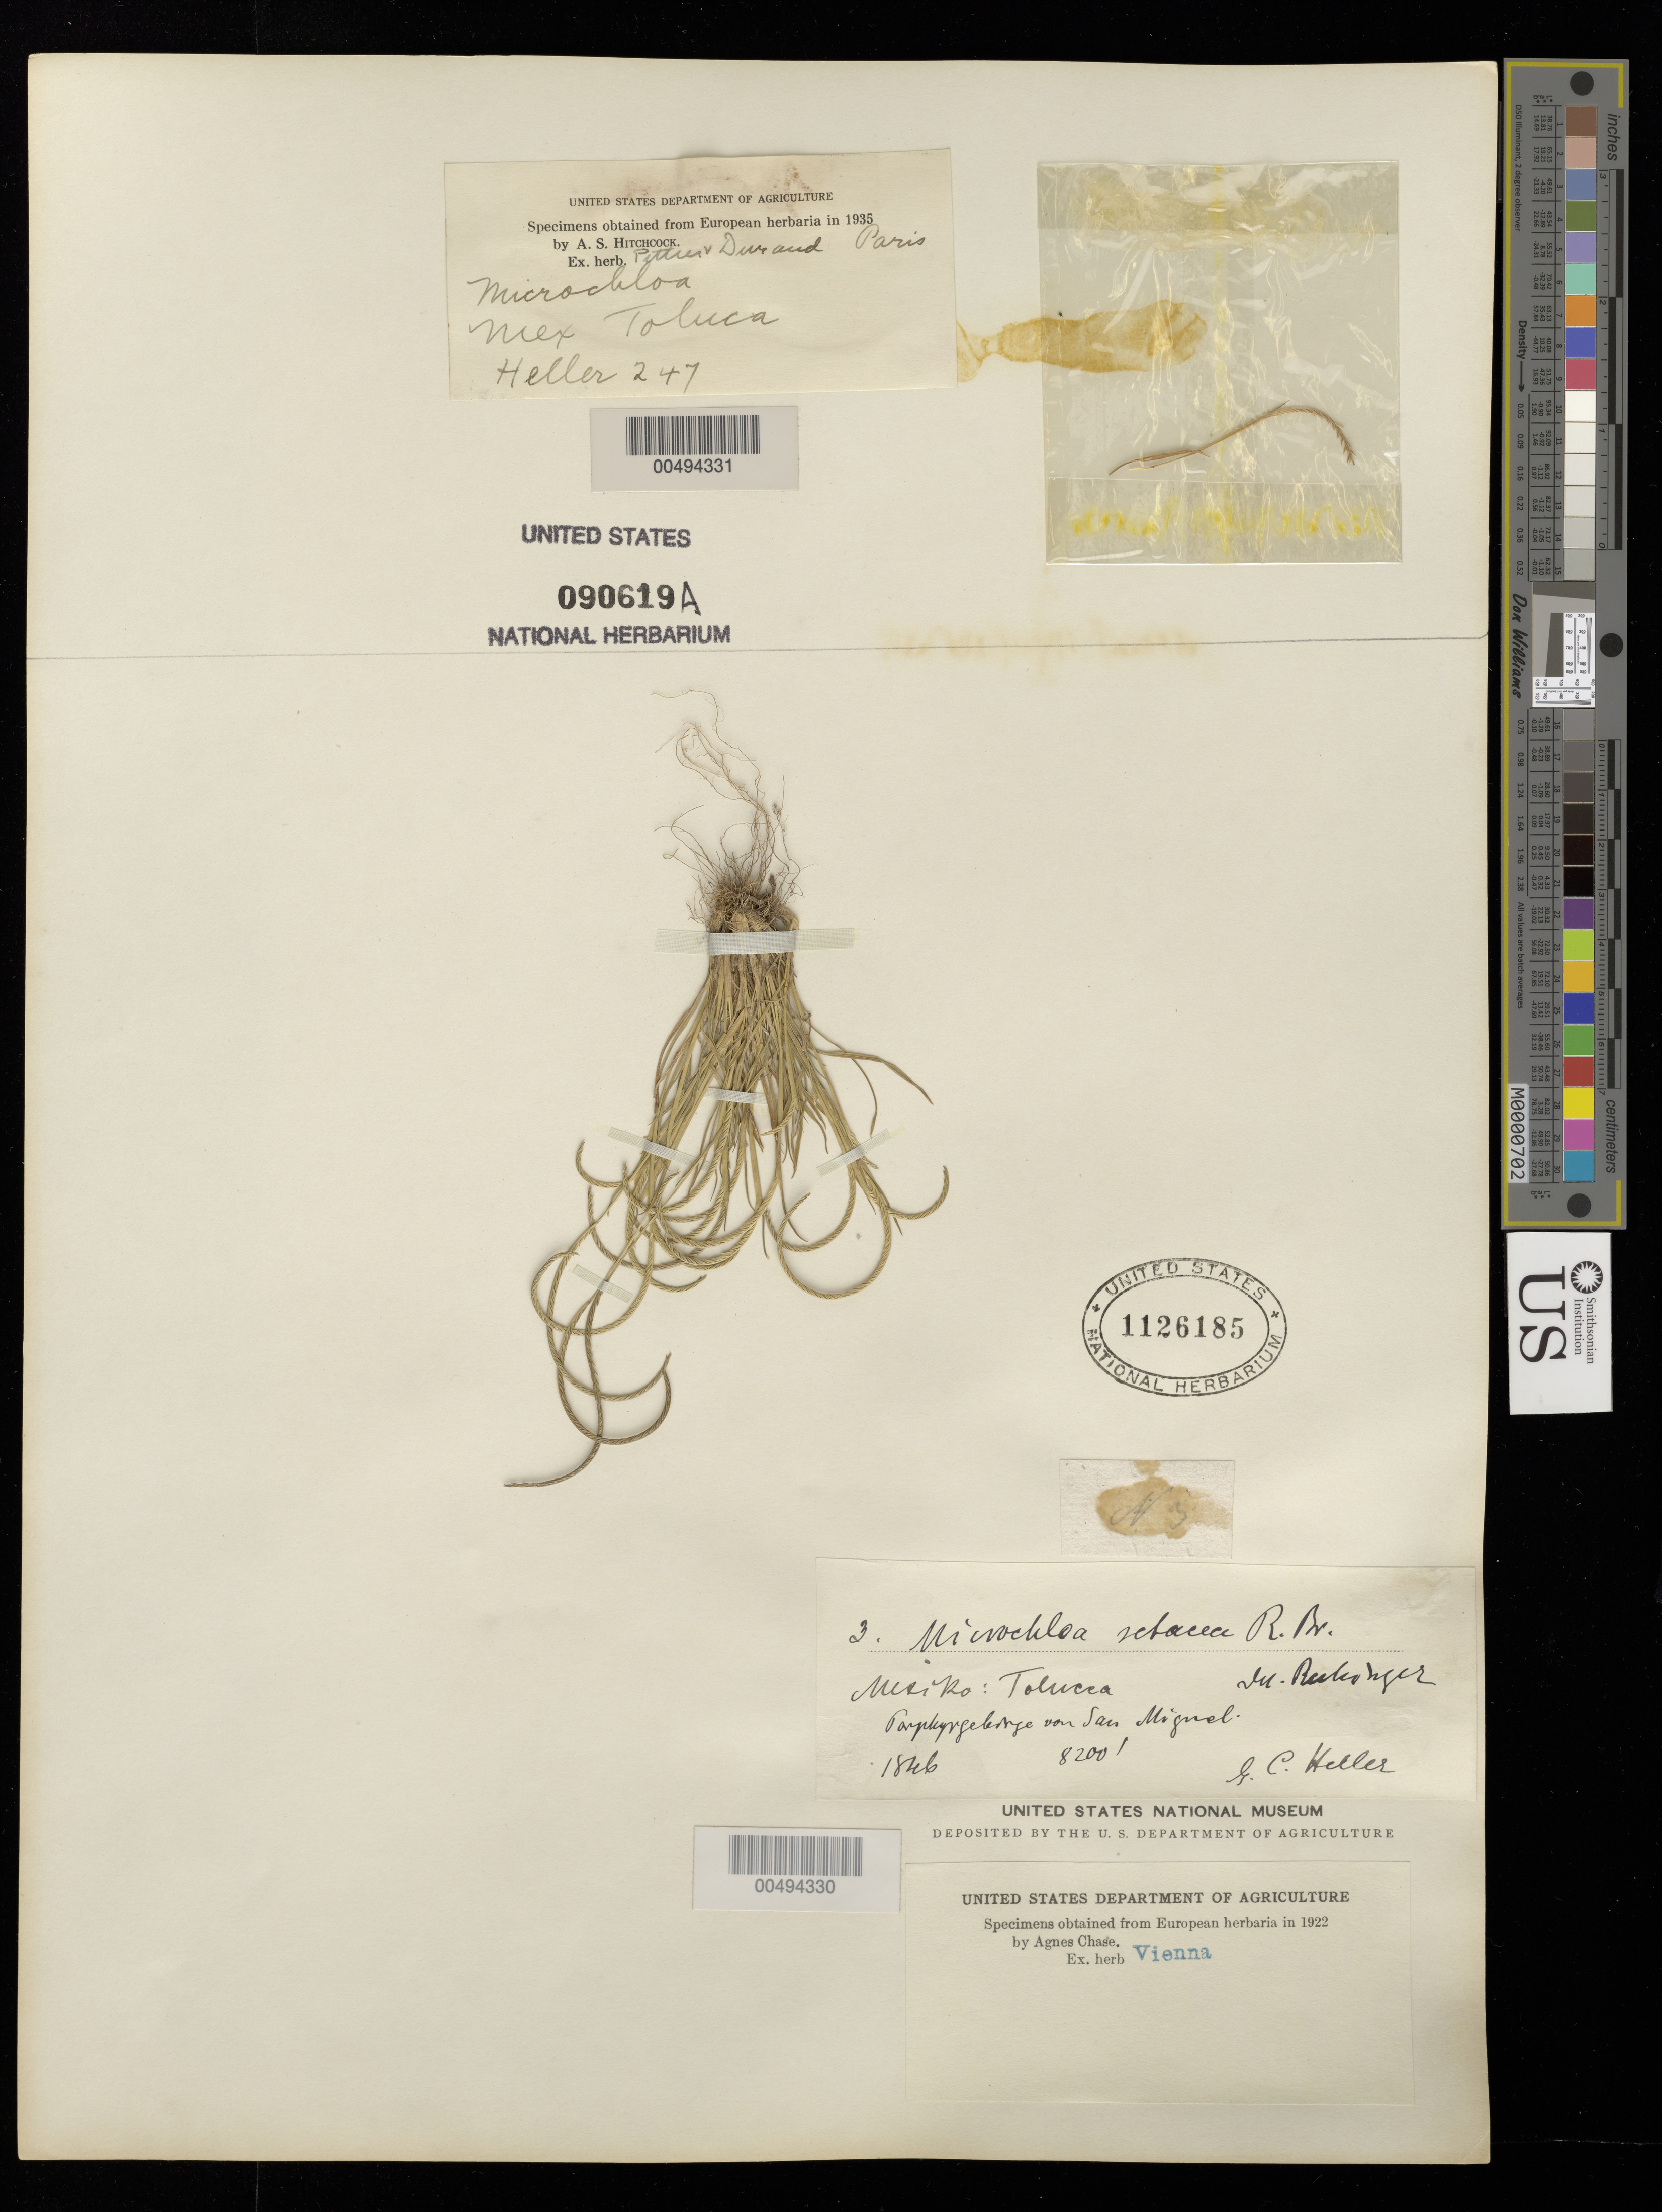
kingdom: Plantae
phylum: Tracheophyta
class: Liliopsida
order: Poales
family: Poaceae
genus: Microchloa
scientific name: Microchloa kunthii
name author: Desv.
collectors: G. C. Heller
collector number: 3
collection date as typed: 1846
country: Mexico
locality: Tolucca, San Miguel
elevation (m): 2499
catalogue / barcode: US 1126185